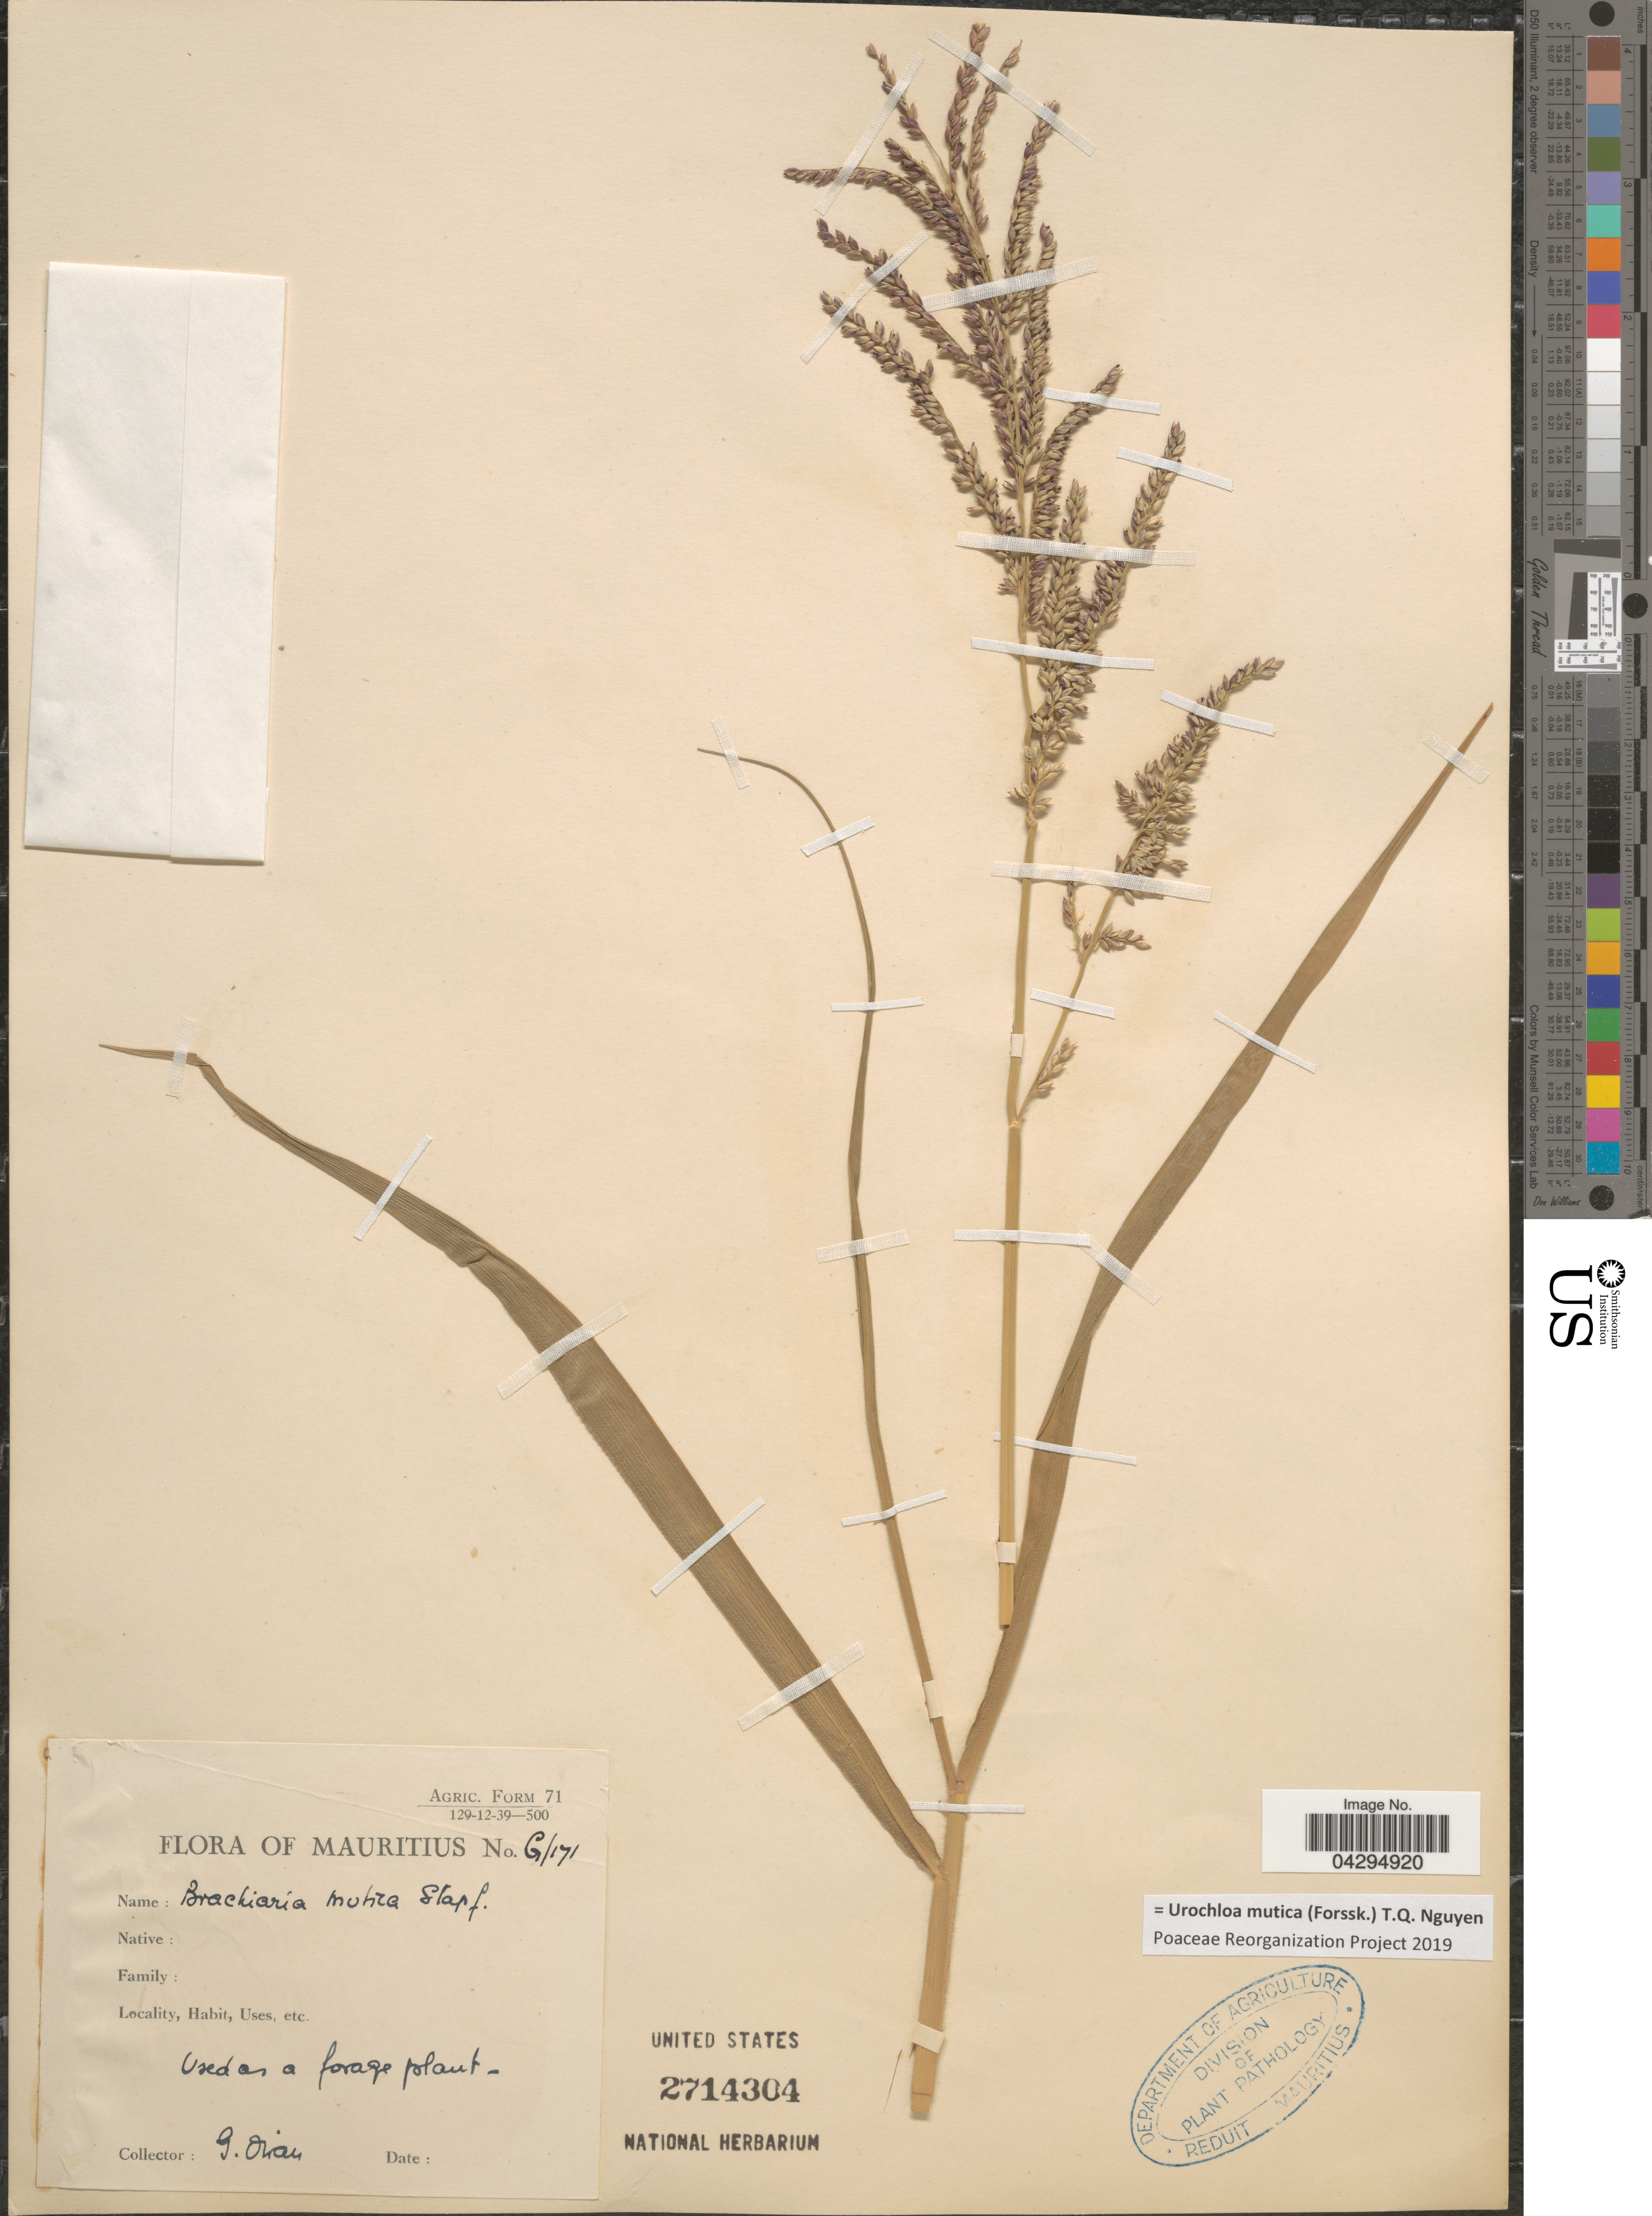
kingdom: Plantae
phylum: Tracheophyta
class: Liliopsida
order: Poales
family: Poaceae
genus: Urochloa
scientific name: Urochloa mutica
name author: (Forssk.) T.Q. Nguyen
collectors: G. Orian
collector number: G/171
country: Mauritius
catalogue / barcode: US 2714304